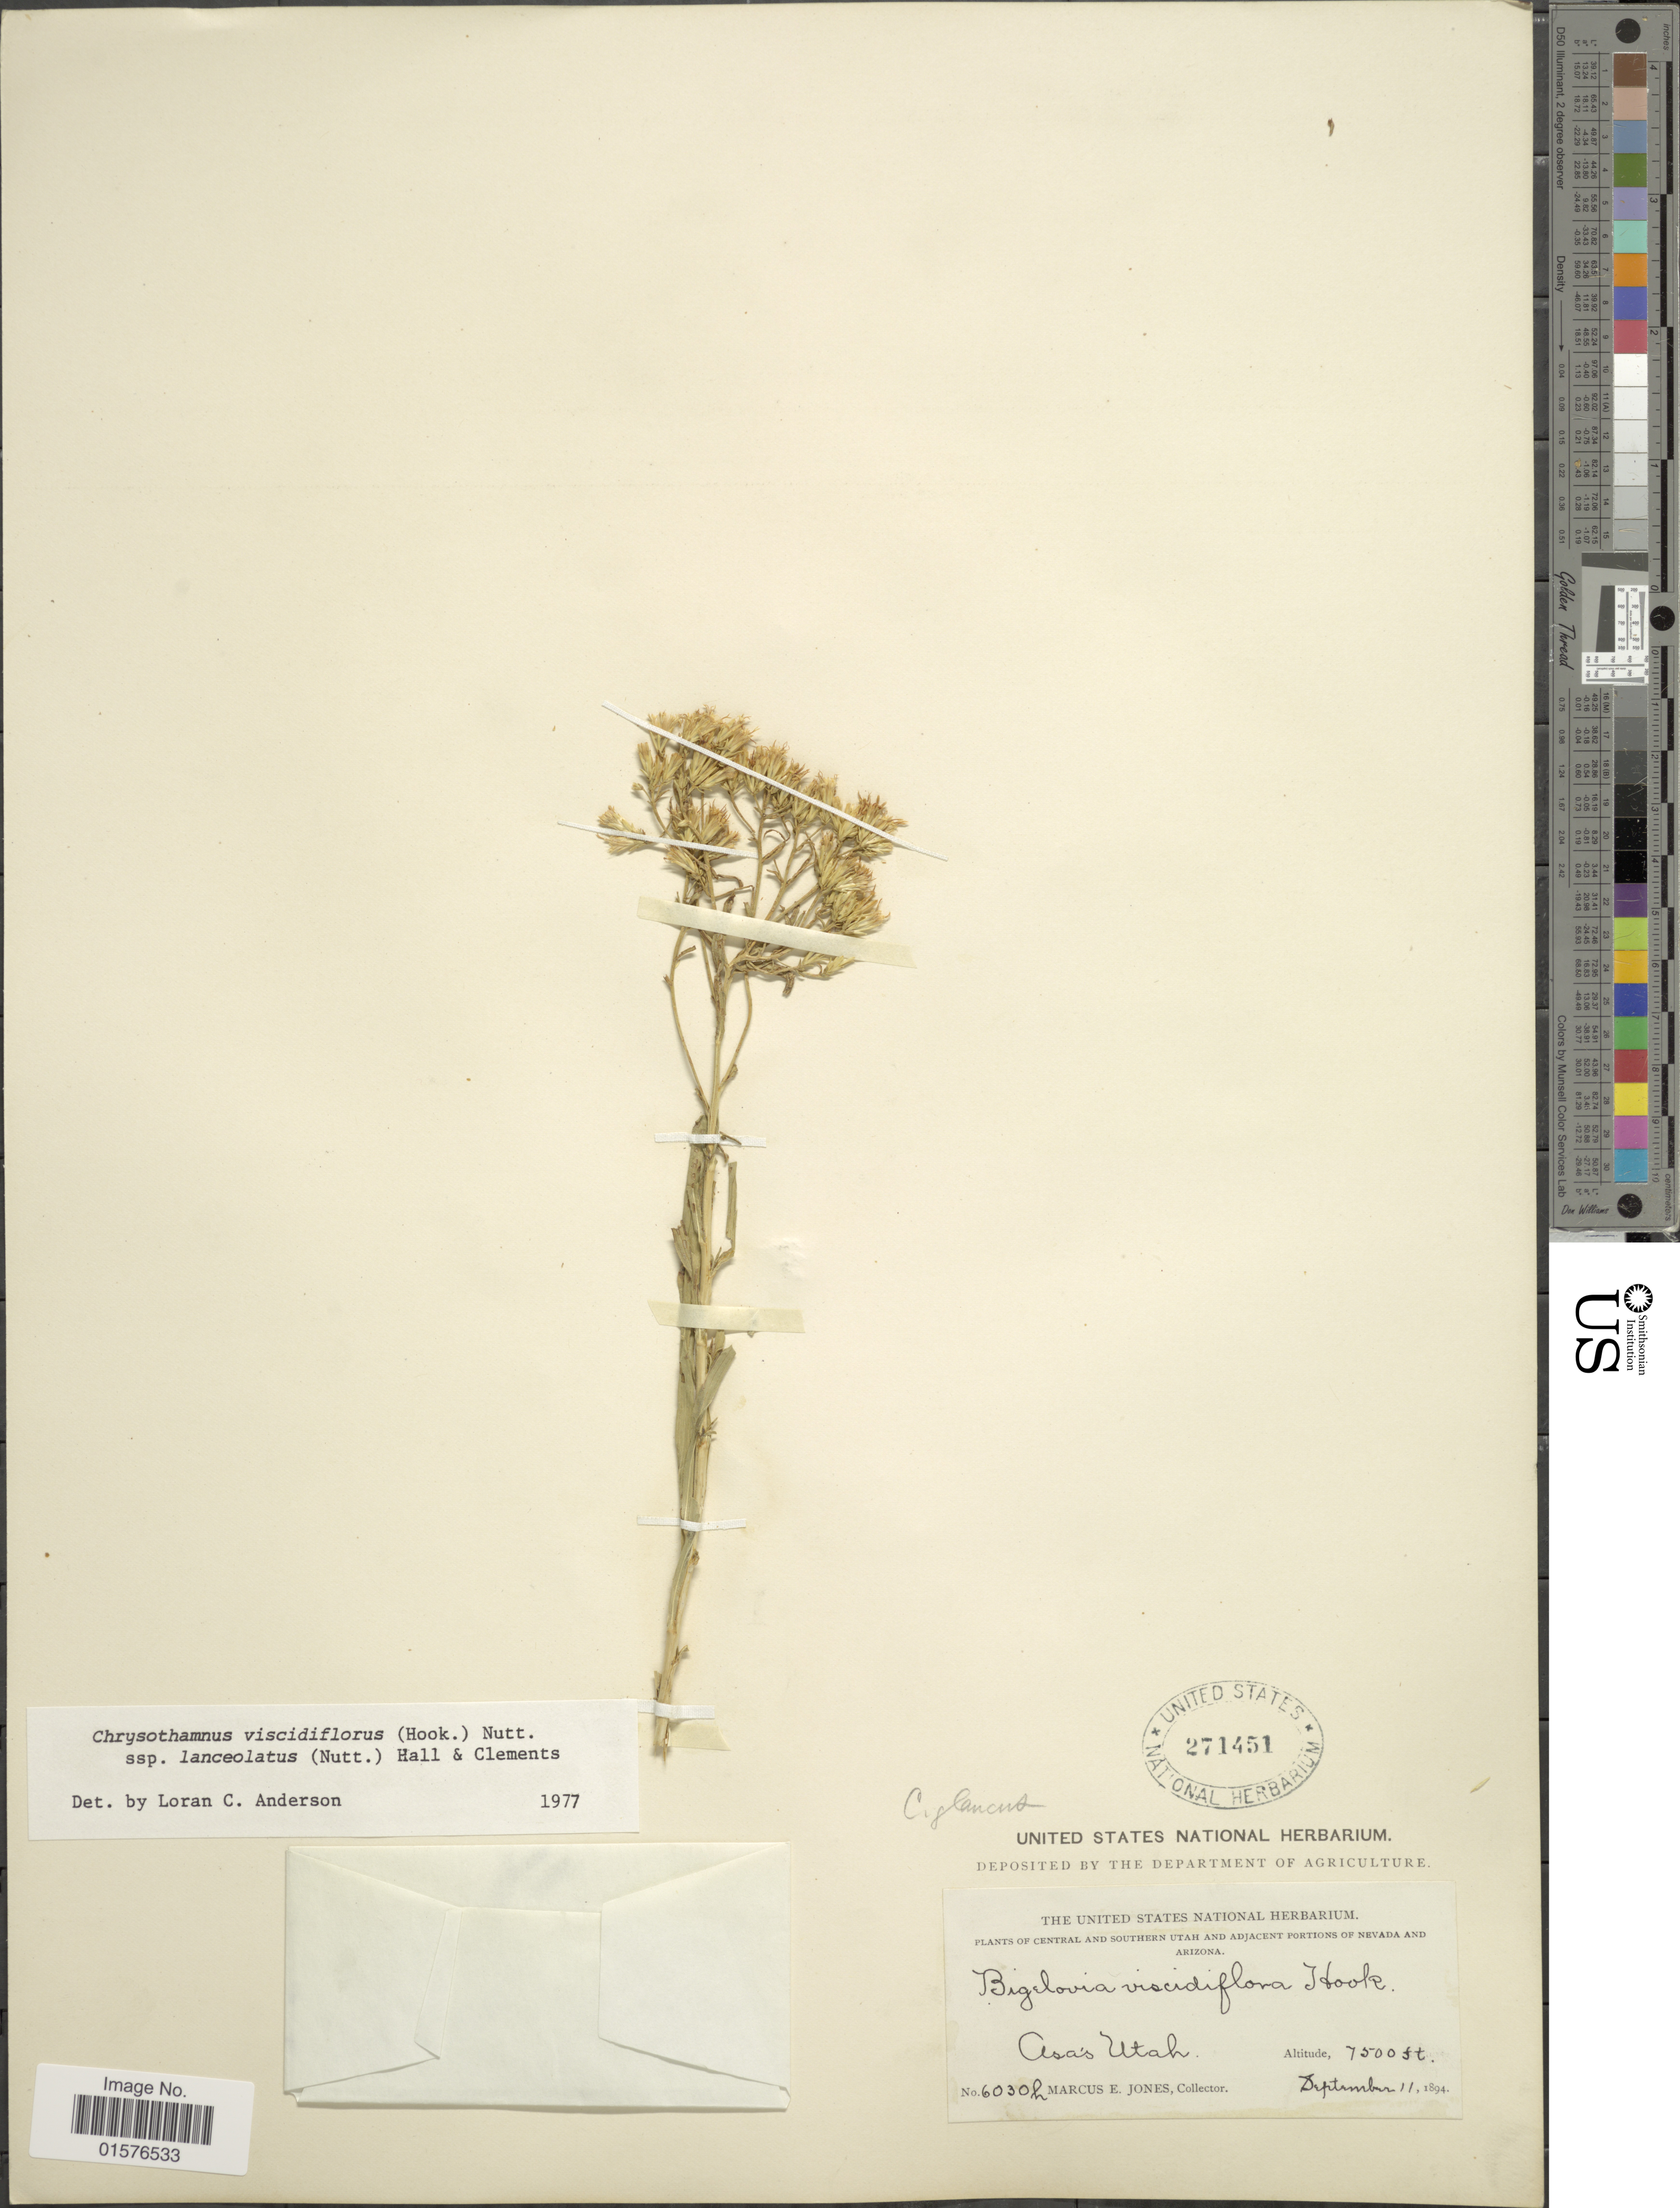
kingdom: Plantae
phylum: Tracheophyta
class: Magnoliopsida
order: Asterales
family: Asteraceae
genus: Chrysothamnus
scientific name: Chrysothamnus viscidiflorus subsp. lanceolatus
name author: (Nutt.) H.M. Hall & Clem.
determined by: Urbatsch, Lowell E., Curator (LSU), Louisiana State University (UNITED STATES)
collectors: M. E. Jones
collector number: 6030h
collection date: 1894-09-11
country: United States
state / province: Utah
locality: Central and Southern Utah, Asa's.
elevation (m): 2286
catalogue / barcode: US 271451